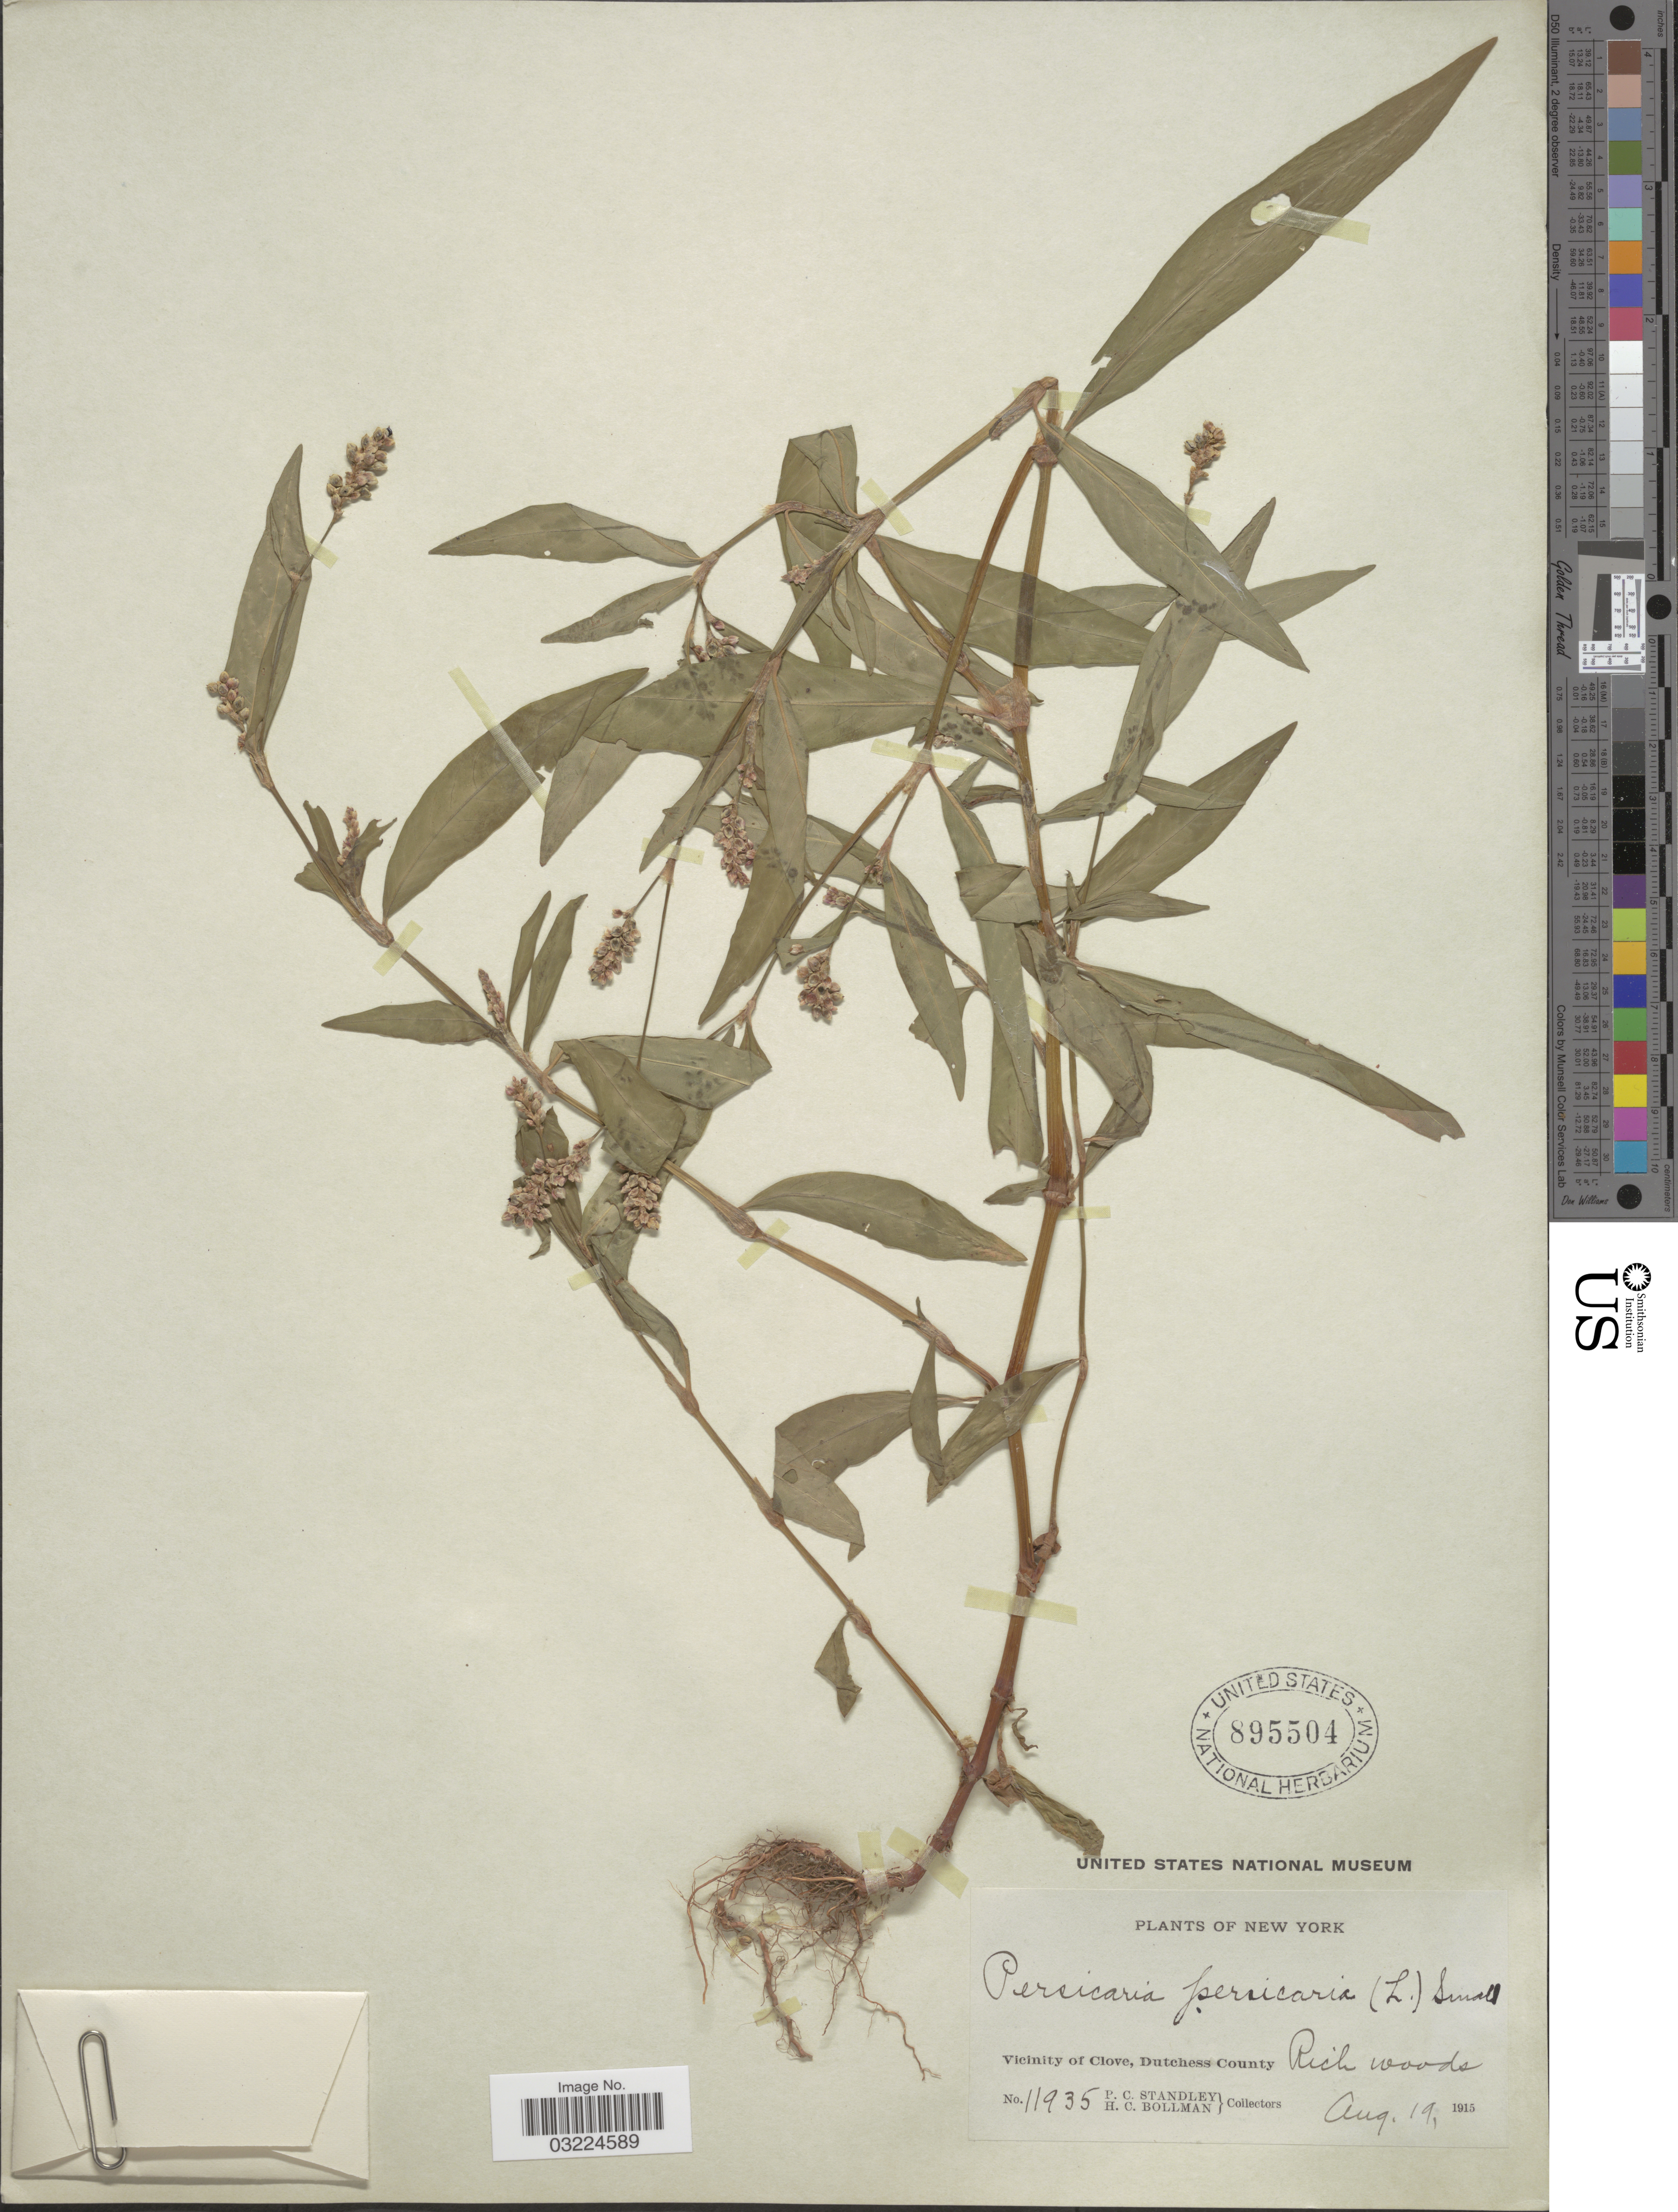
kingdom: Plantae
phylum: Tracheophyta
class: Magnoliopsida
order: Caryophyllales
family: Polygonaceae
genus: Persicaria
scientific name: Persicaria maculosa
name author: S.F. Gray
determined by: Atha, D. E.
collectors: P. C. Standley & H. C. Bollman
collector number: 11935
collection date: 1915-08-19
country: United States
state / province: New York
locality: Vicinity of Clove, Dutchess County.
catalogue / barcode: US 895504